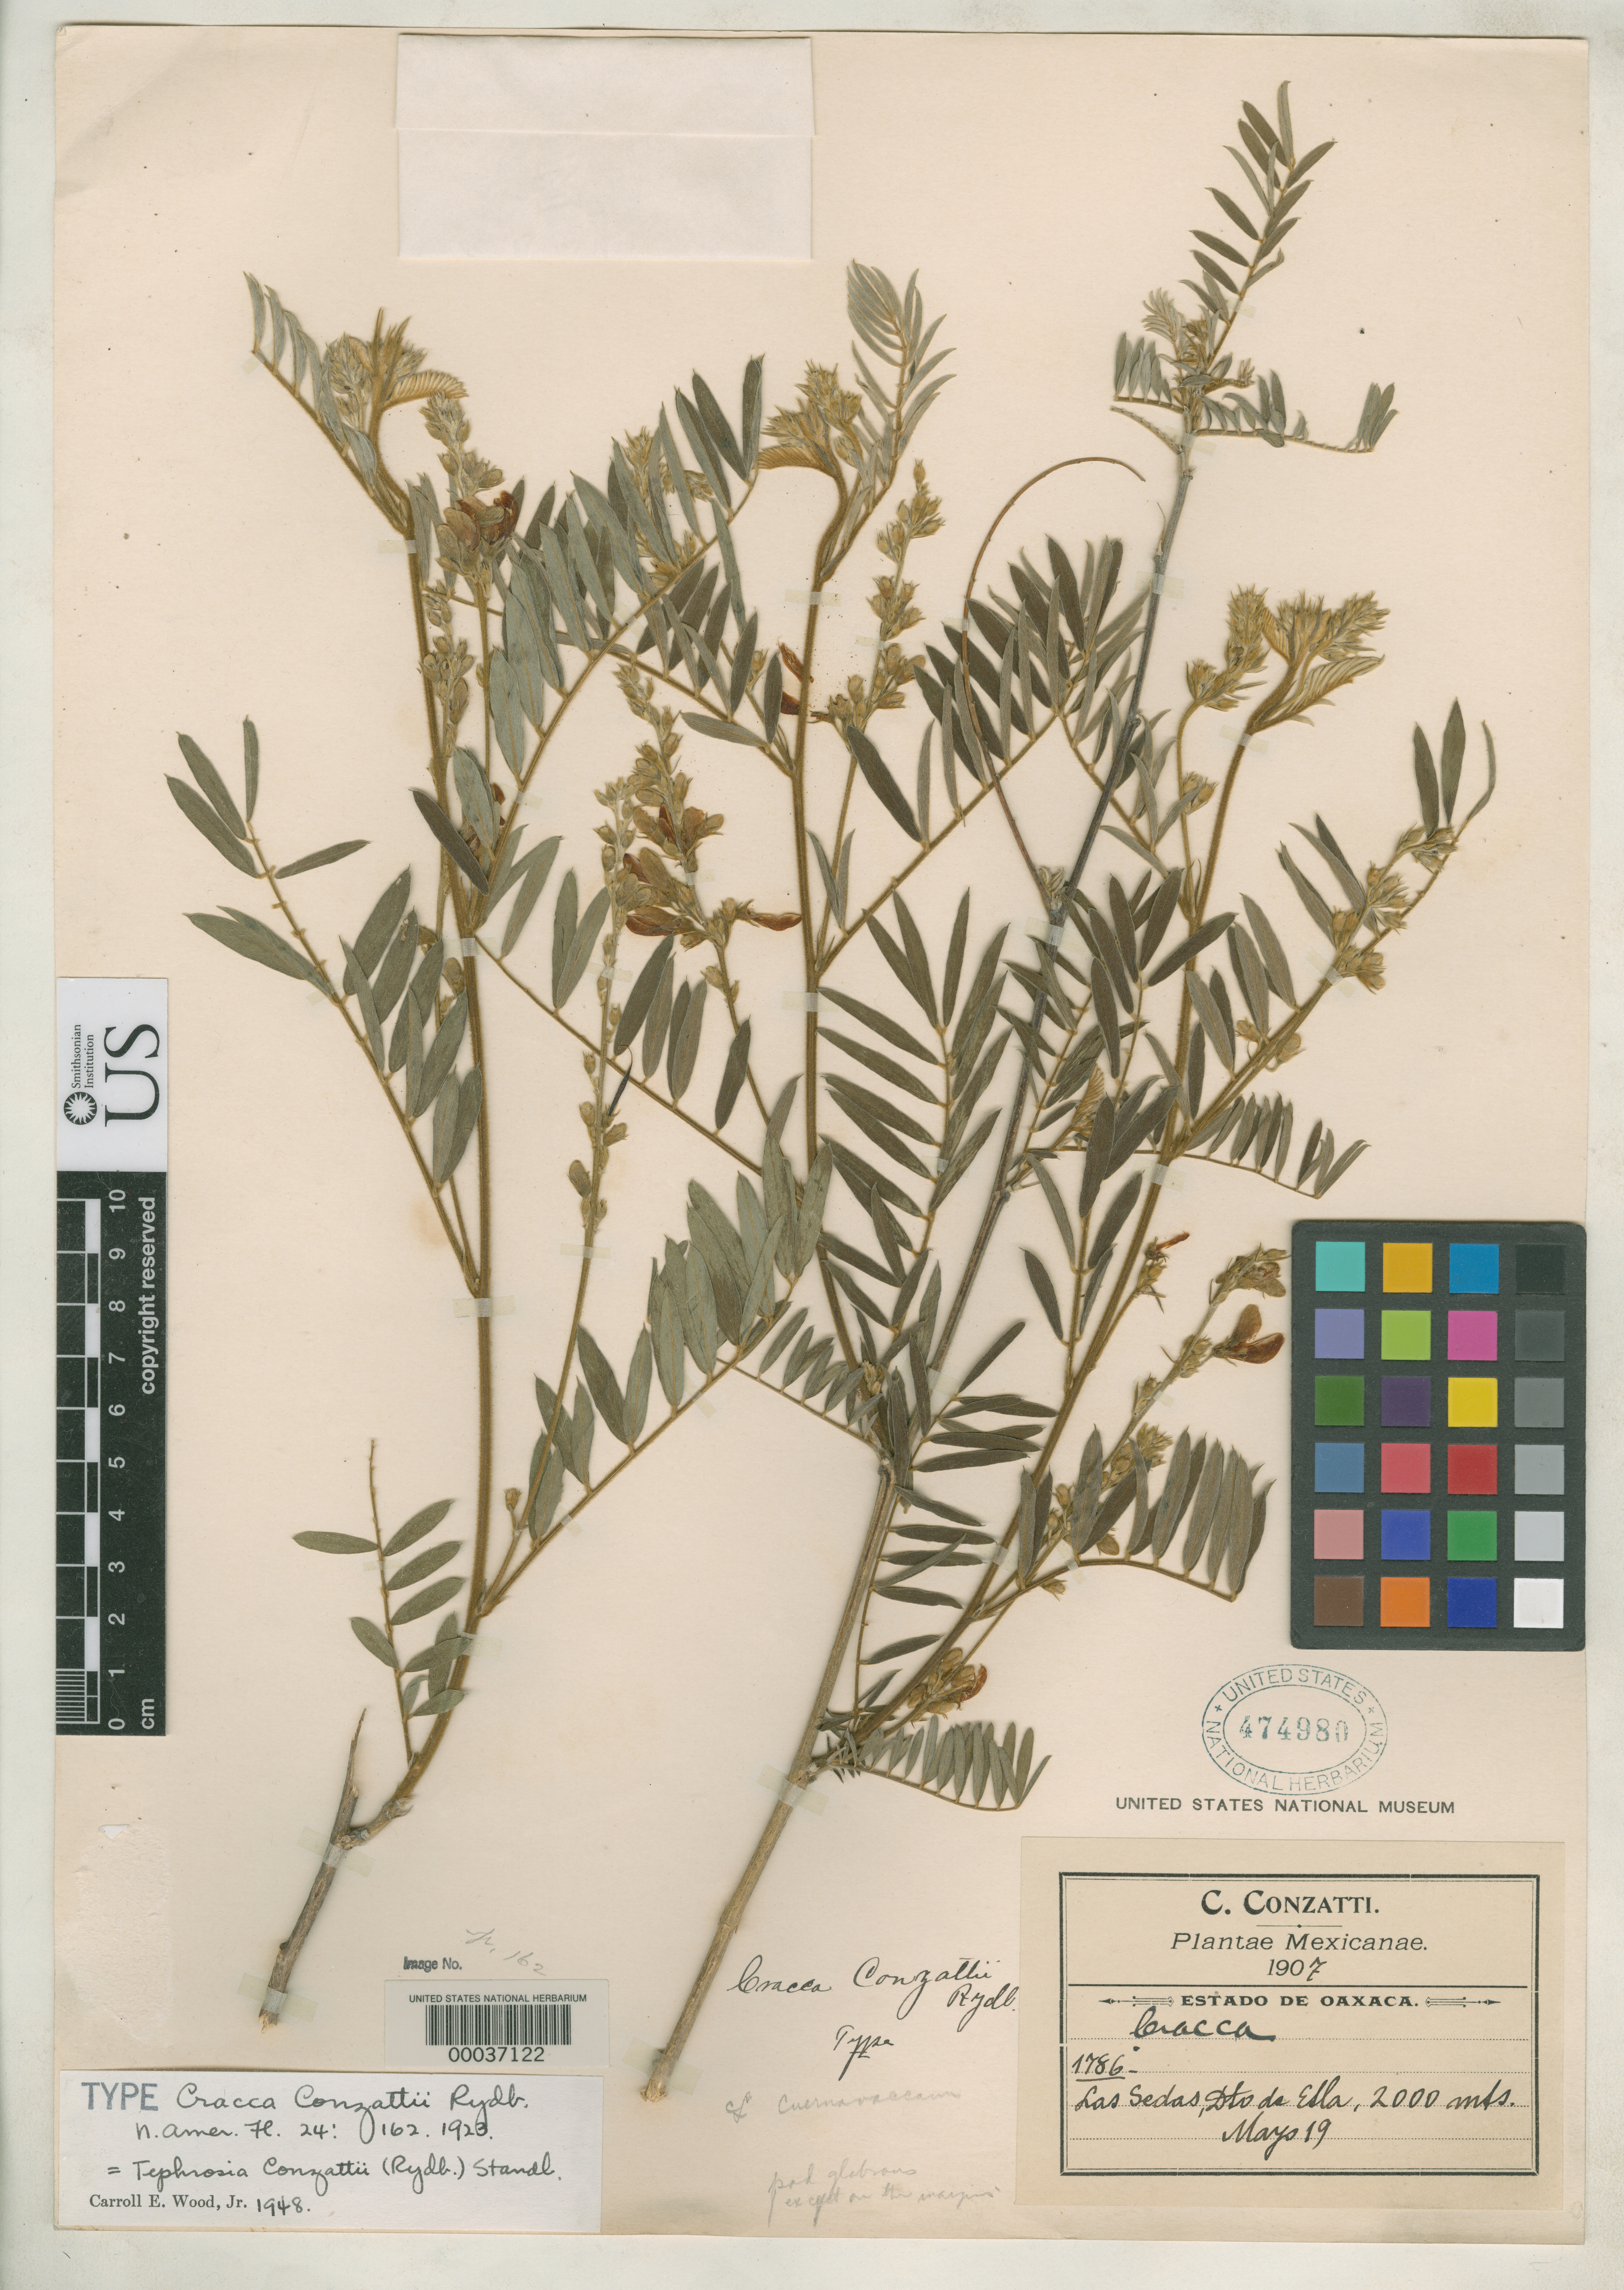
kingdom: Plantae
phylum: Tracheophyta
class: Magnoliopsida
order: Fabales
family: Fabaceae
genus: Cracca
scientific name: Cracca conzattii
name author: Rydb.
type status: Holotype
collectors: C. Conzatti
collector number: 1786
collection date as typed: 19 May 1907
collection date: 1907-05-19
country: Mexico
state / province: Oaxaca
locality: Las Sedas.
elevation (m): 2000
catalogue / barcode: US 474980